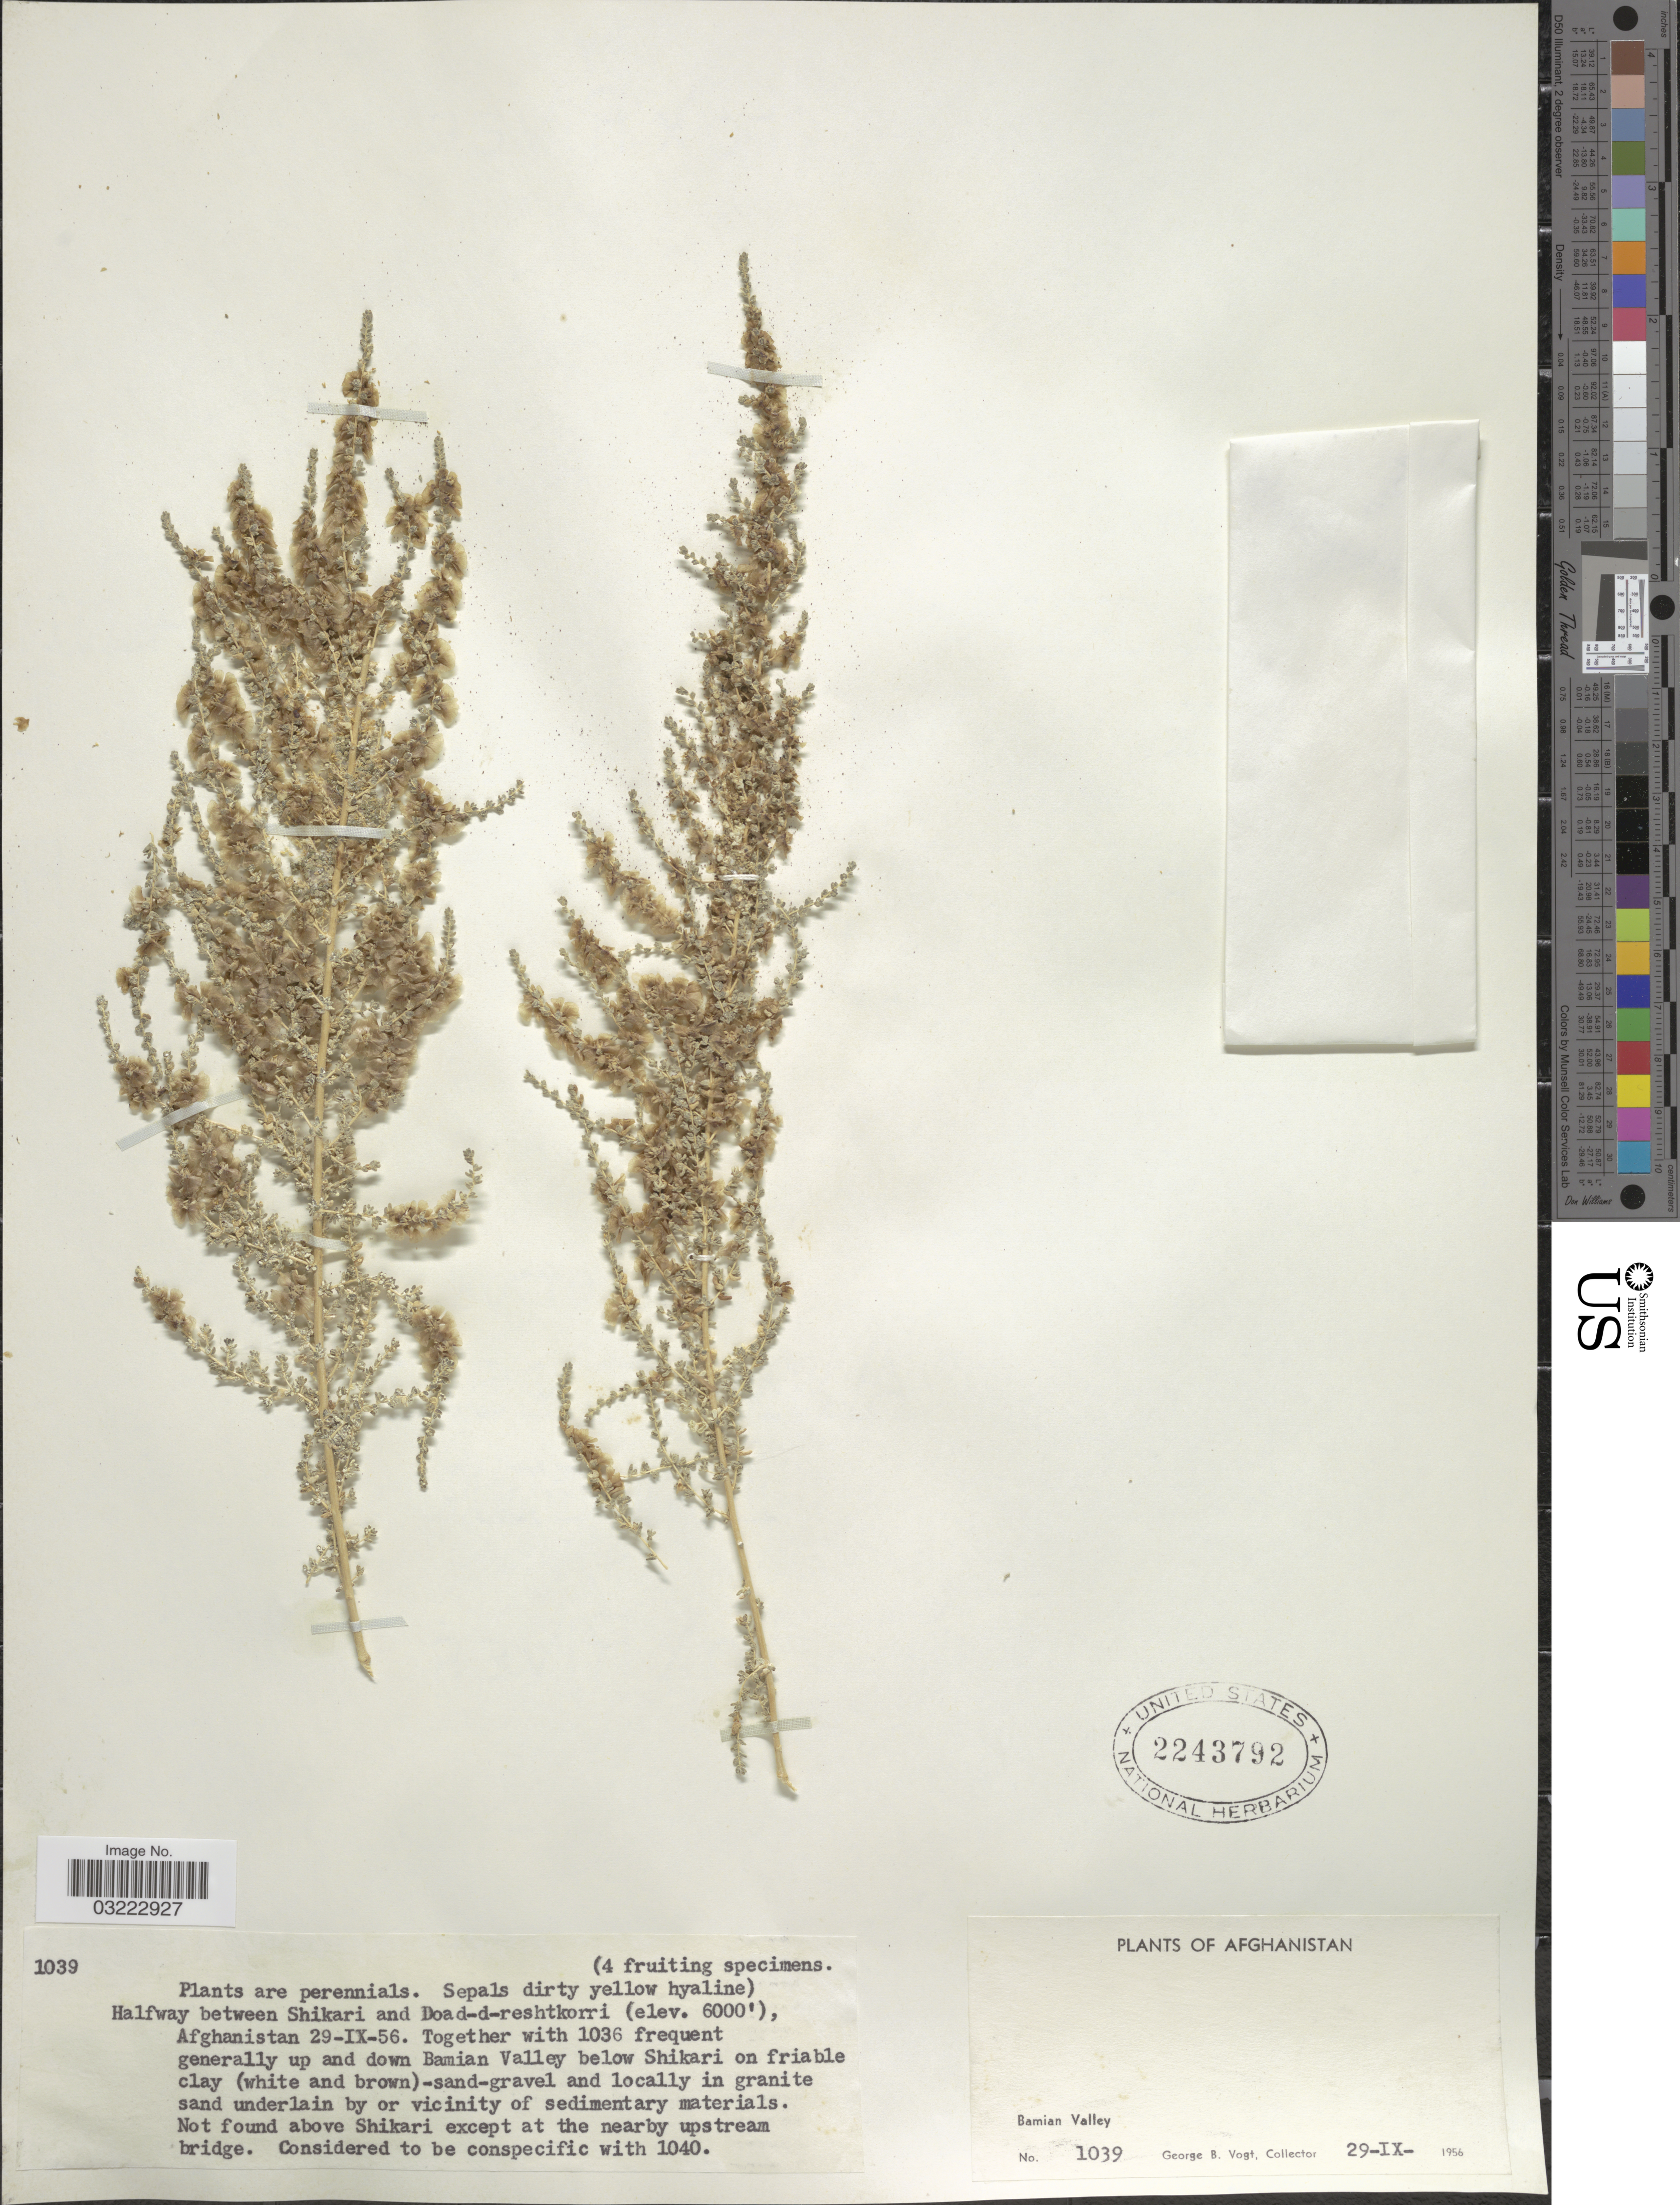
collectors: G. B. Vogt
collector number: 1039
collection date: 1956-09-29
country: Afghanistan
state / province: Bamian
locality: Bamian Valley. Halfway between Shikari and Doad-d-reshtkorri. Up and down Bamian Valley below Shikari.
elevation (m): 1829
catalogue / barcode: US 2243792